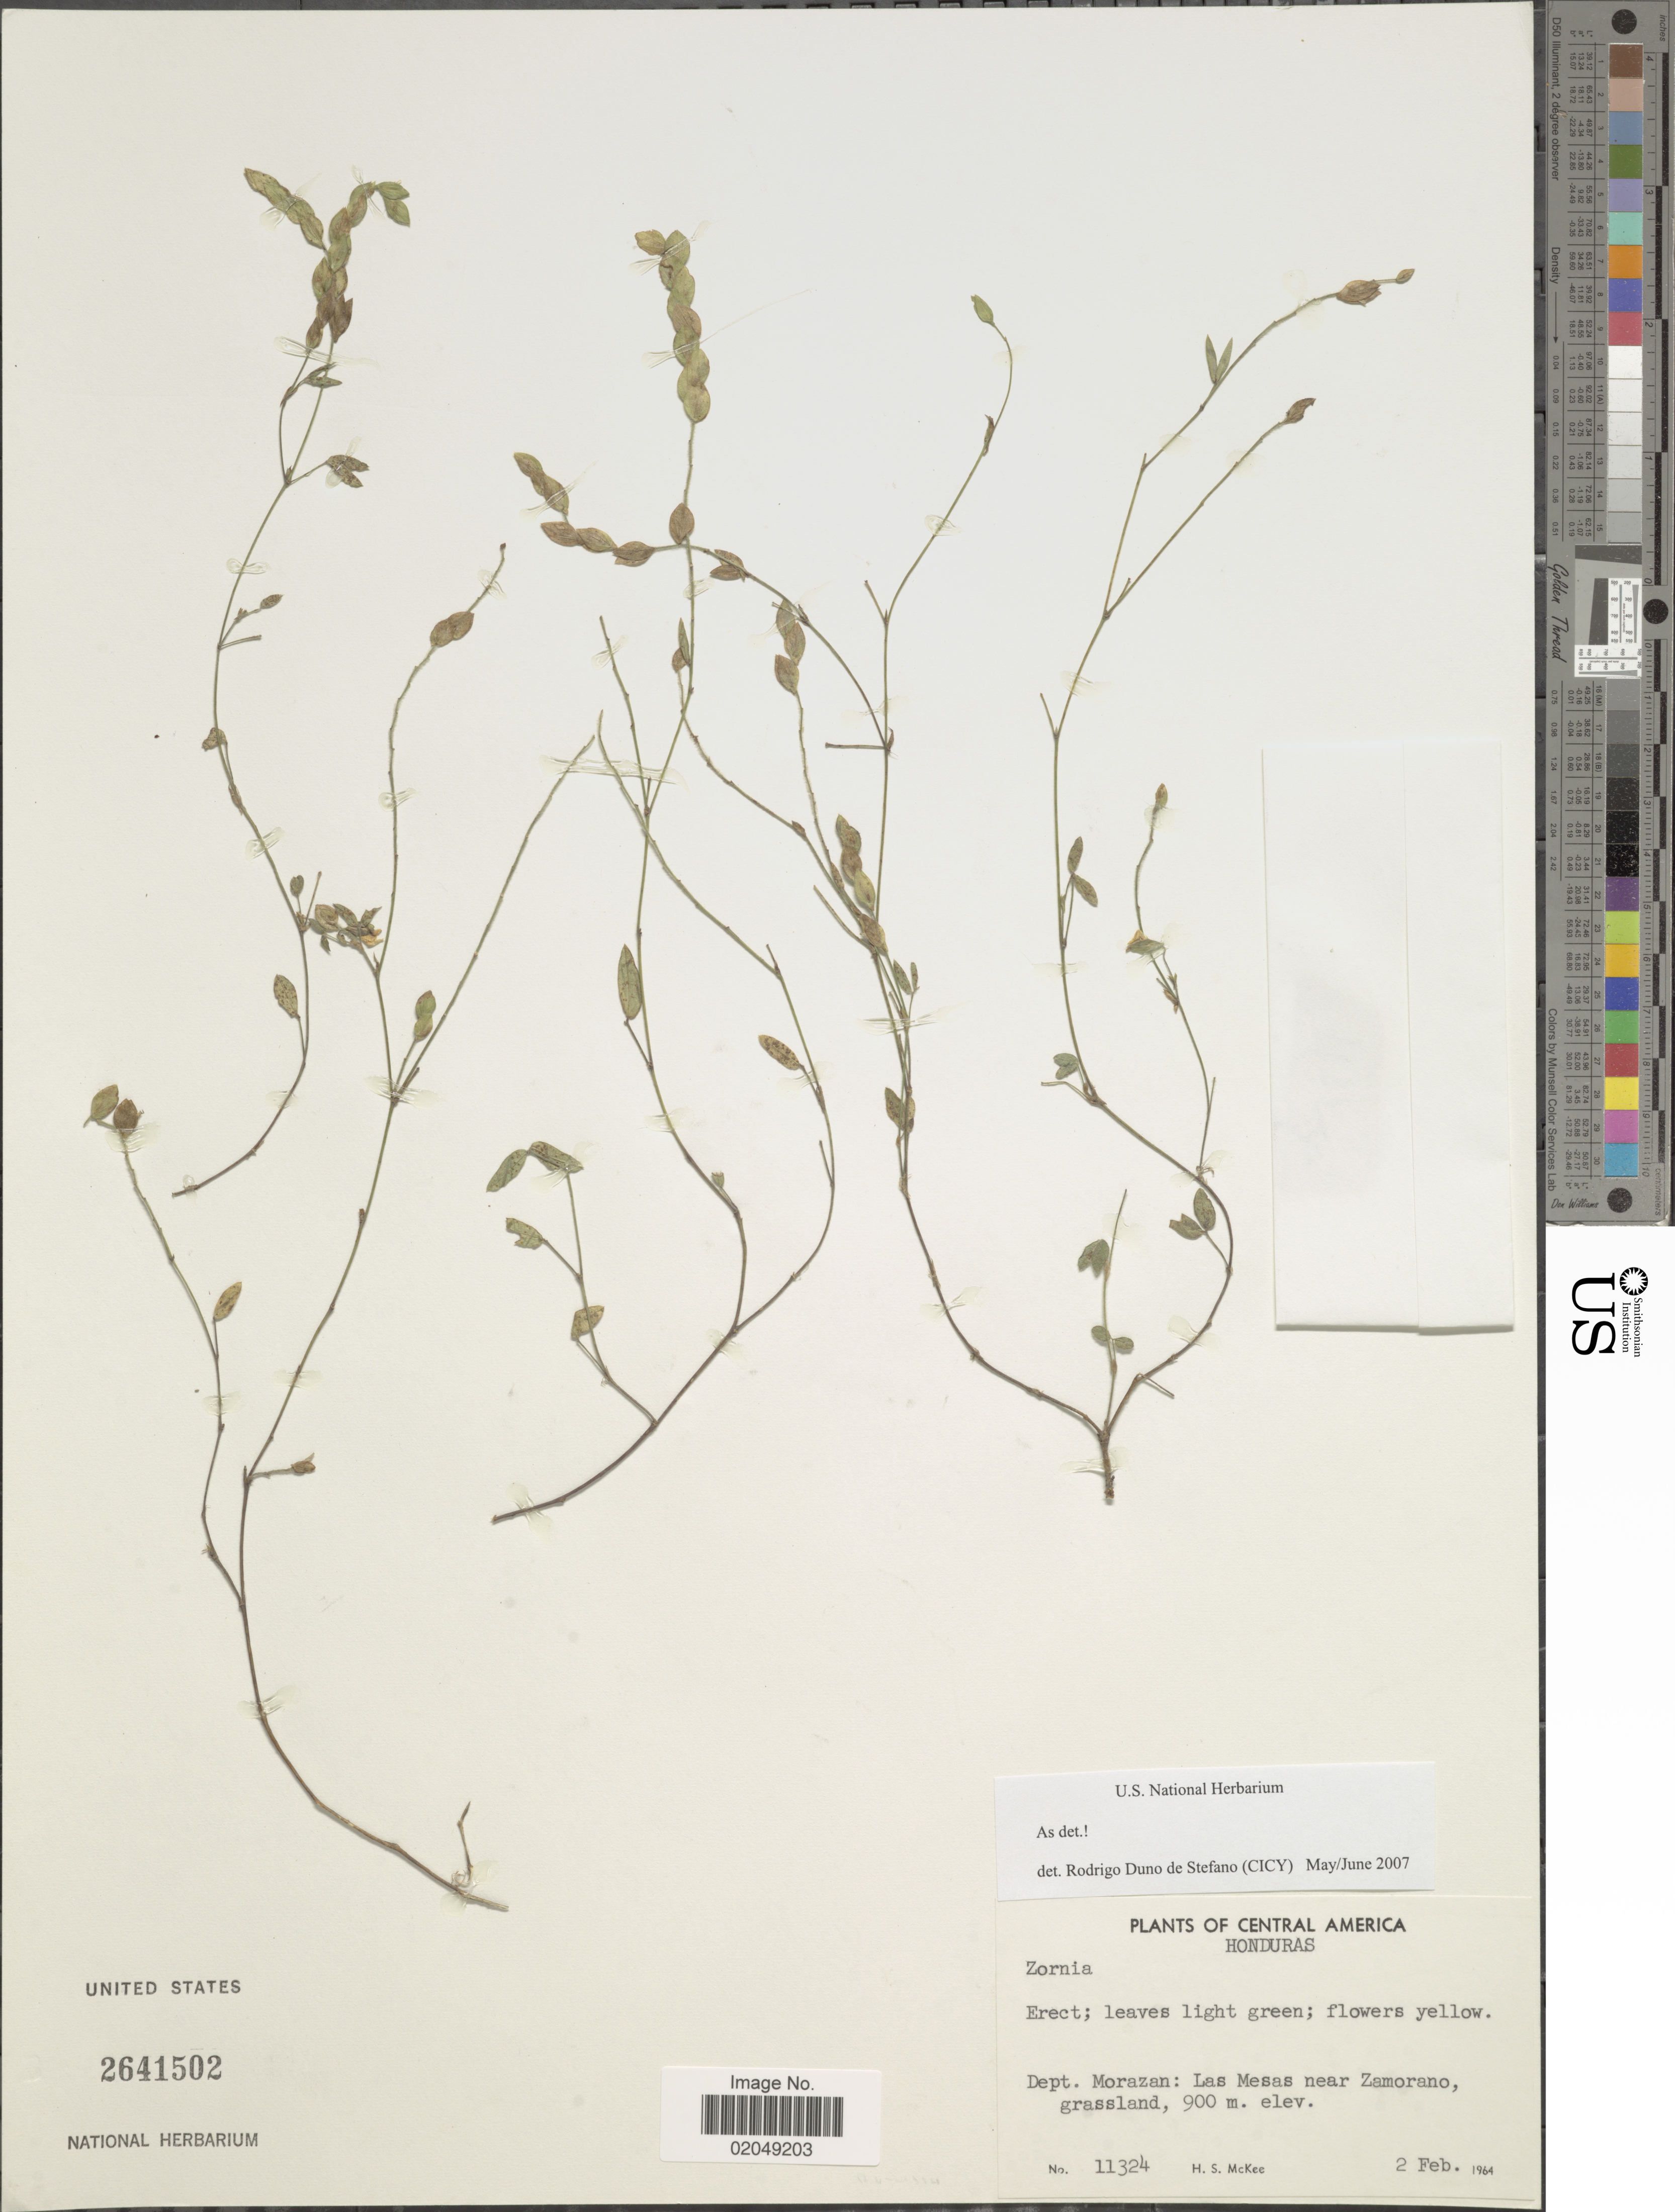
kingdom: Plantae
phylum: Tracheophyta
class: Magnoliopsida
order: Fabales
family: Fabaceae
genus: Zornia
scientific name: Zornia reticulata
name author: Sm.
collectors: H. S. McKee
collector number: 11324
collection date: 1964-02-02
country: Honduras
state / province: Fco. Morazán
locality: Central America, Las Mesas near Zamorano, grassland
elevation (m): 900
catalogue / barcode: US 2641502